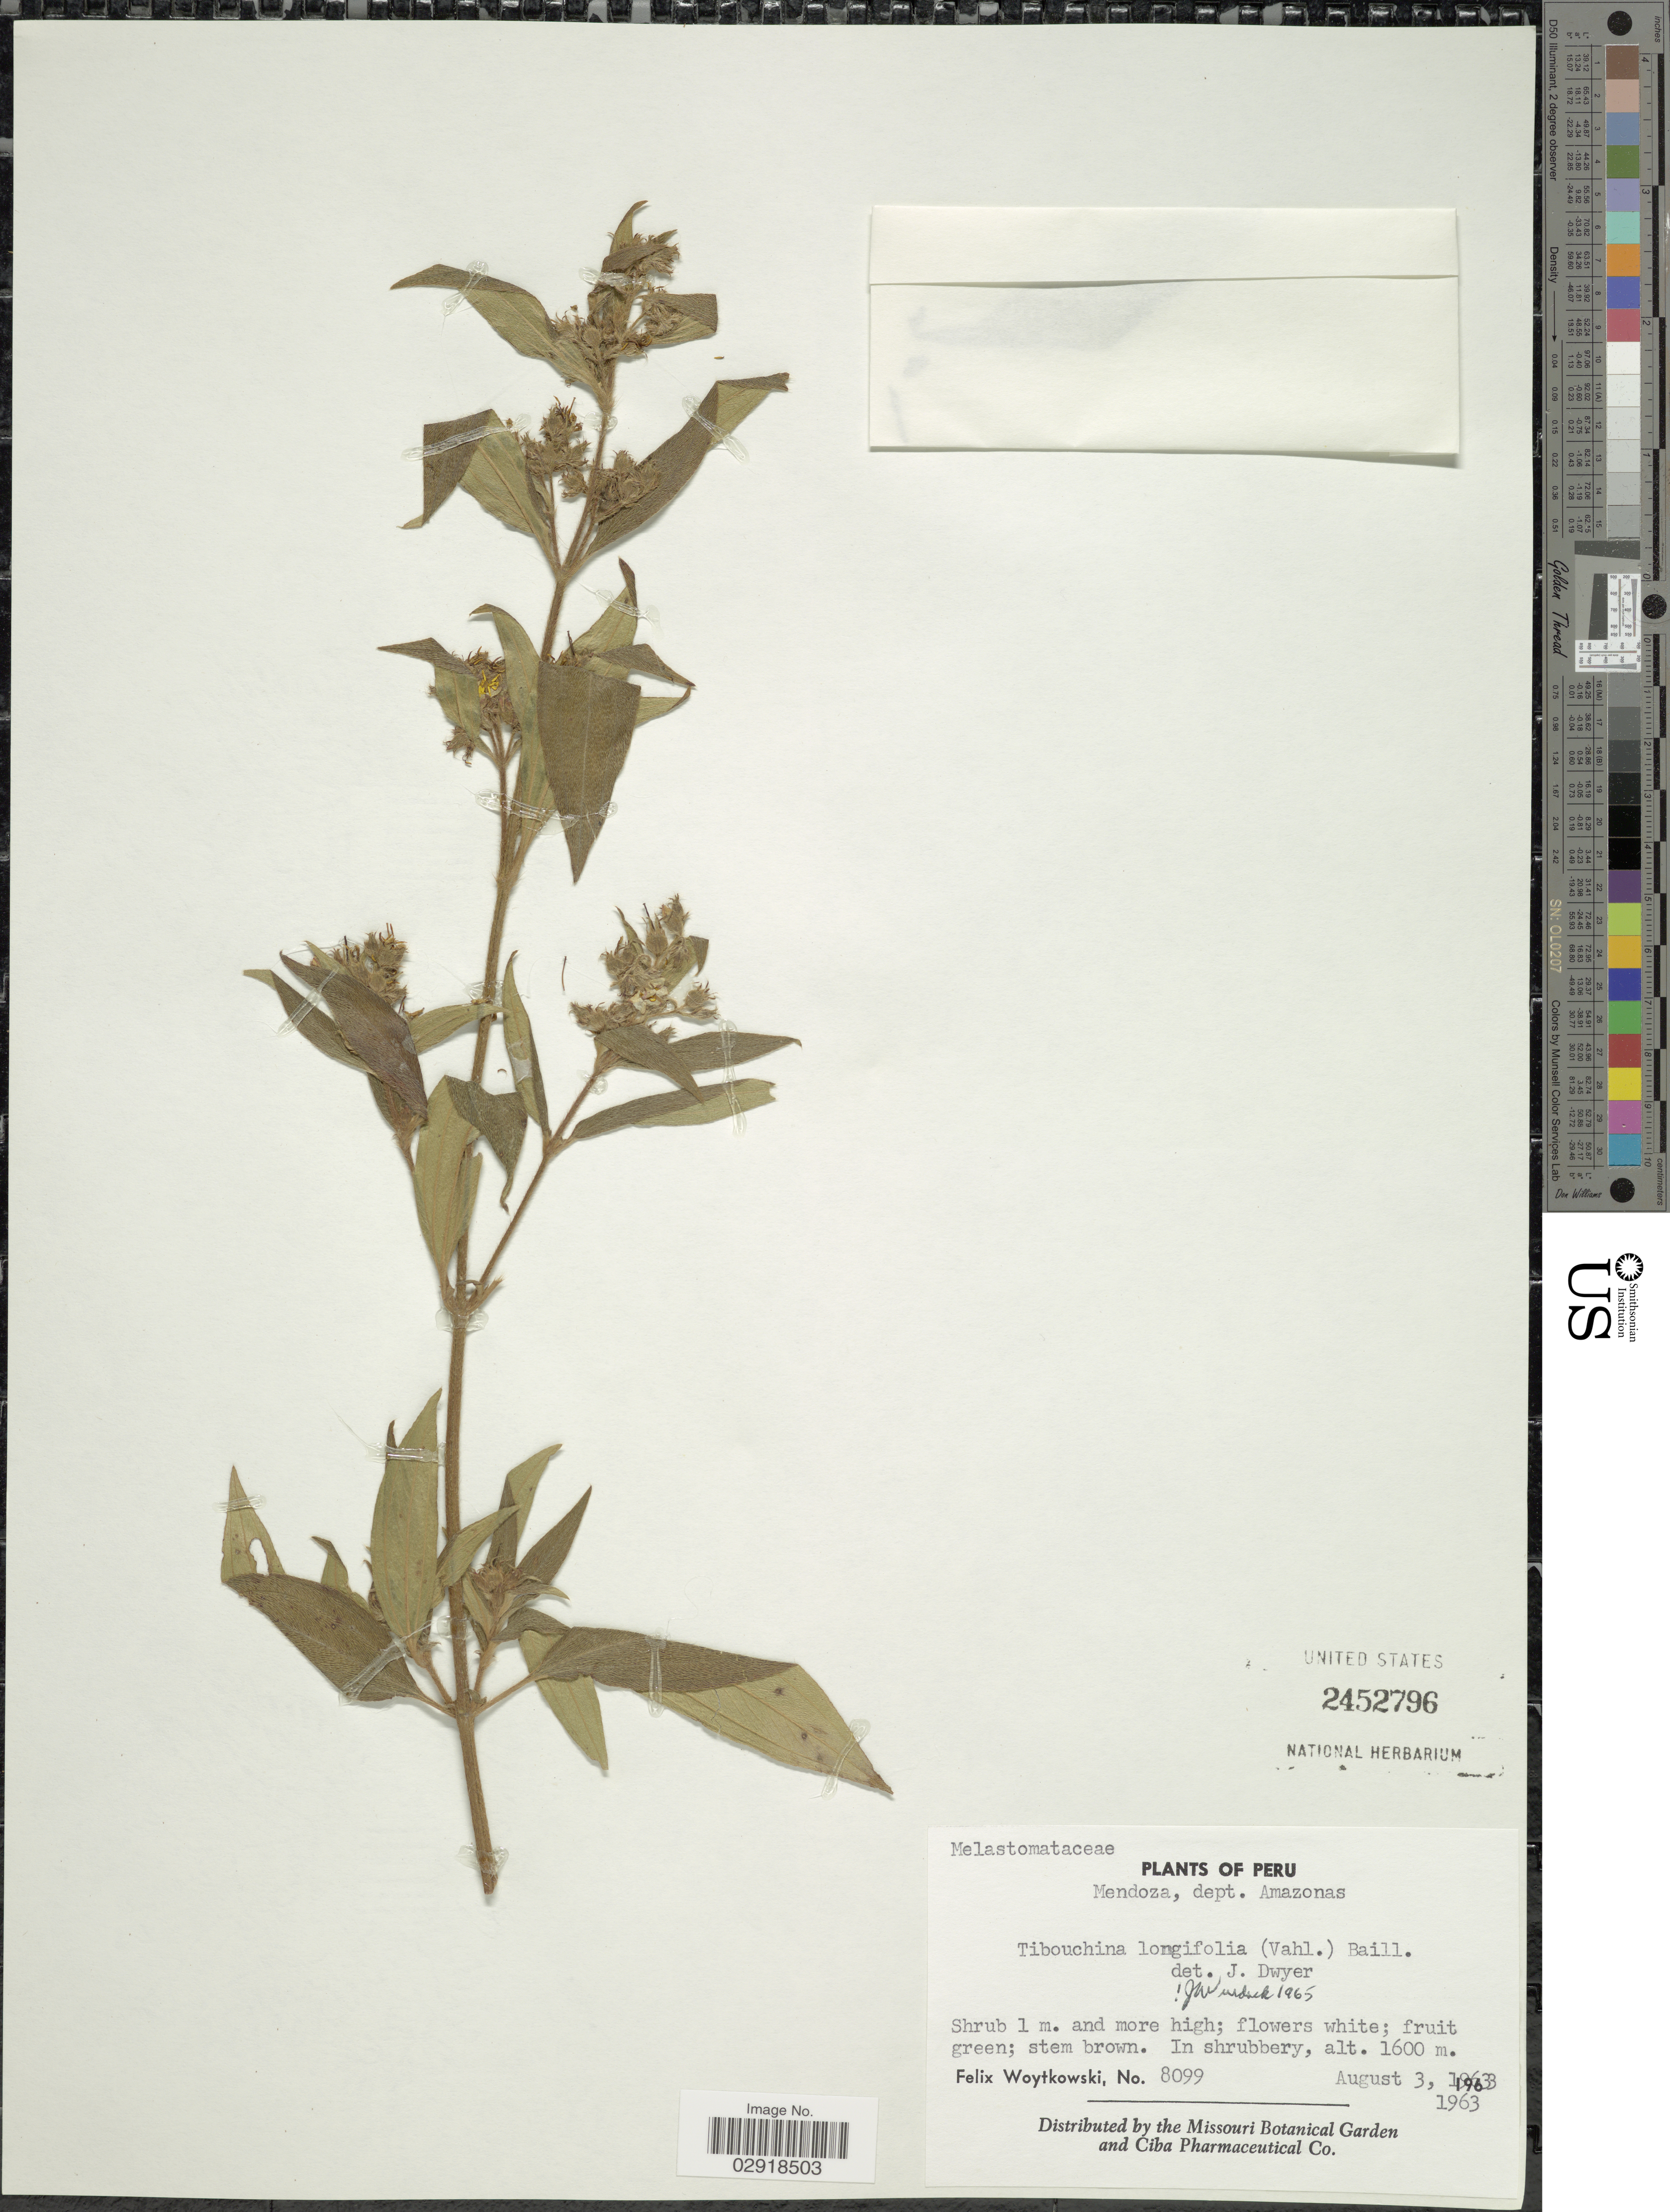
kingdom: Plantae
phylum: Tracheophyta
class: Magnoliopsida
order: Myrtales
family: Melastomataceae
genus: Chaetogastra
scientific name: Chaetogastra longifolia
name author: (Vahl) DC.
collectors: F. Woytkowski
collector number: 8099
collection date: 1963-08-03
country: Peru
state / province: Amazonas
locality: Mendoza, dept. Amazonas. In shrubbery.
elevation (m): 1600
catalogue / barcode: US 2452796